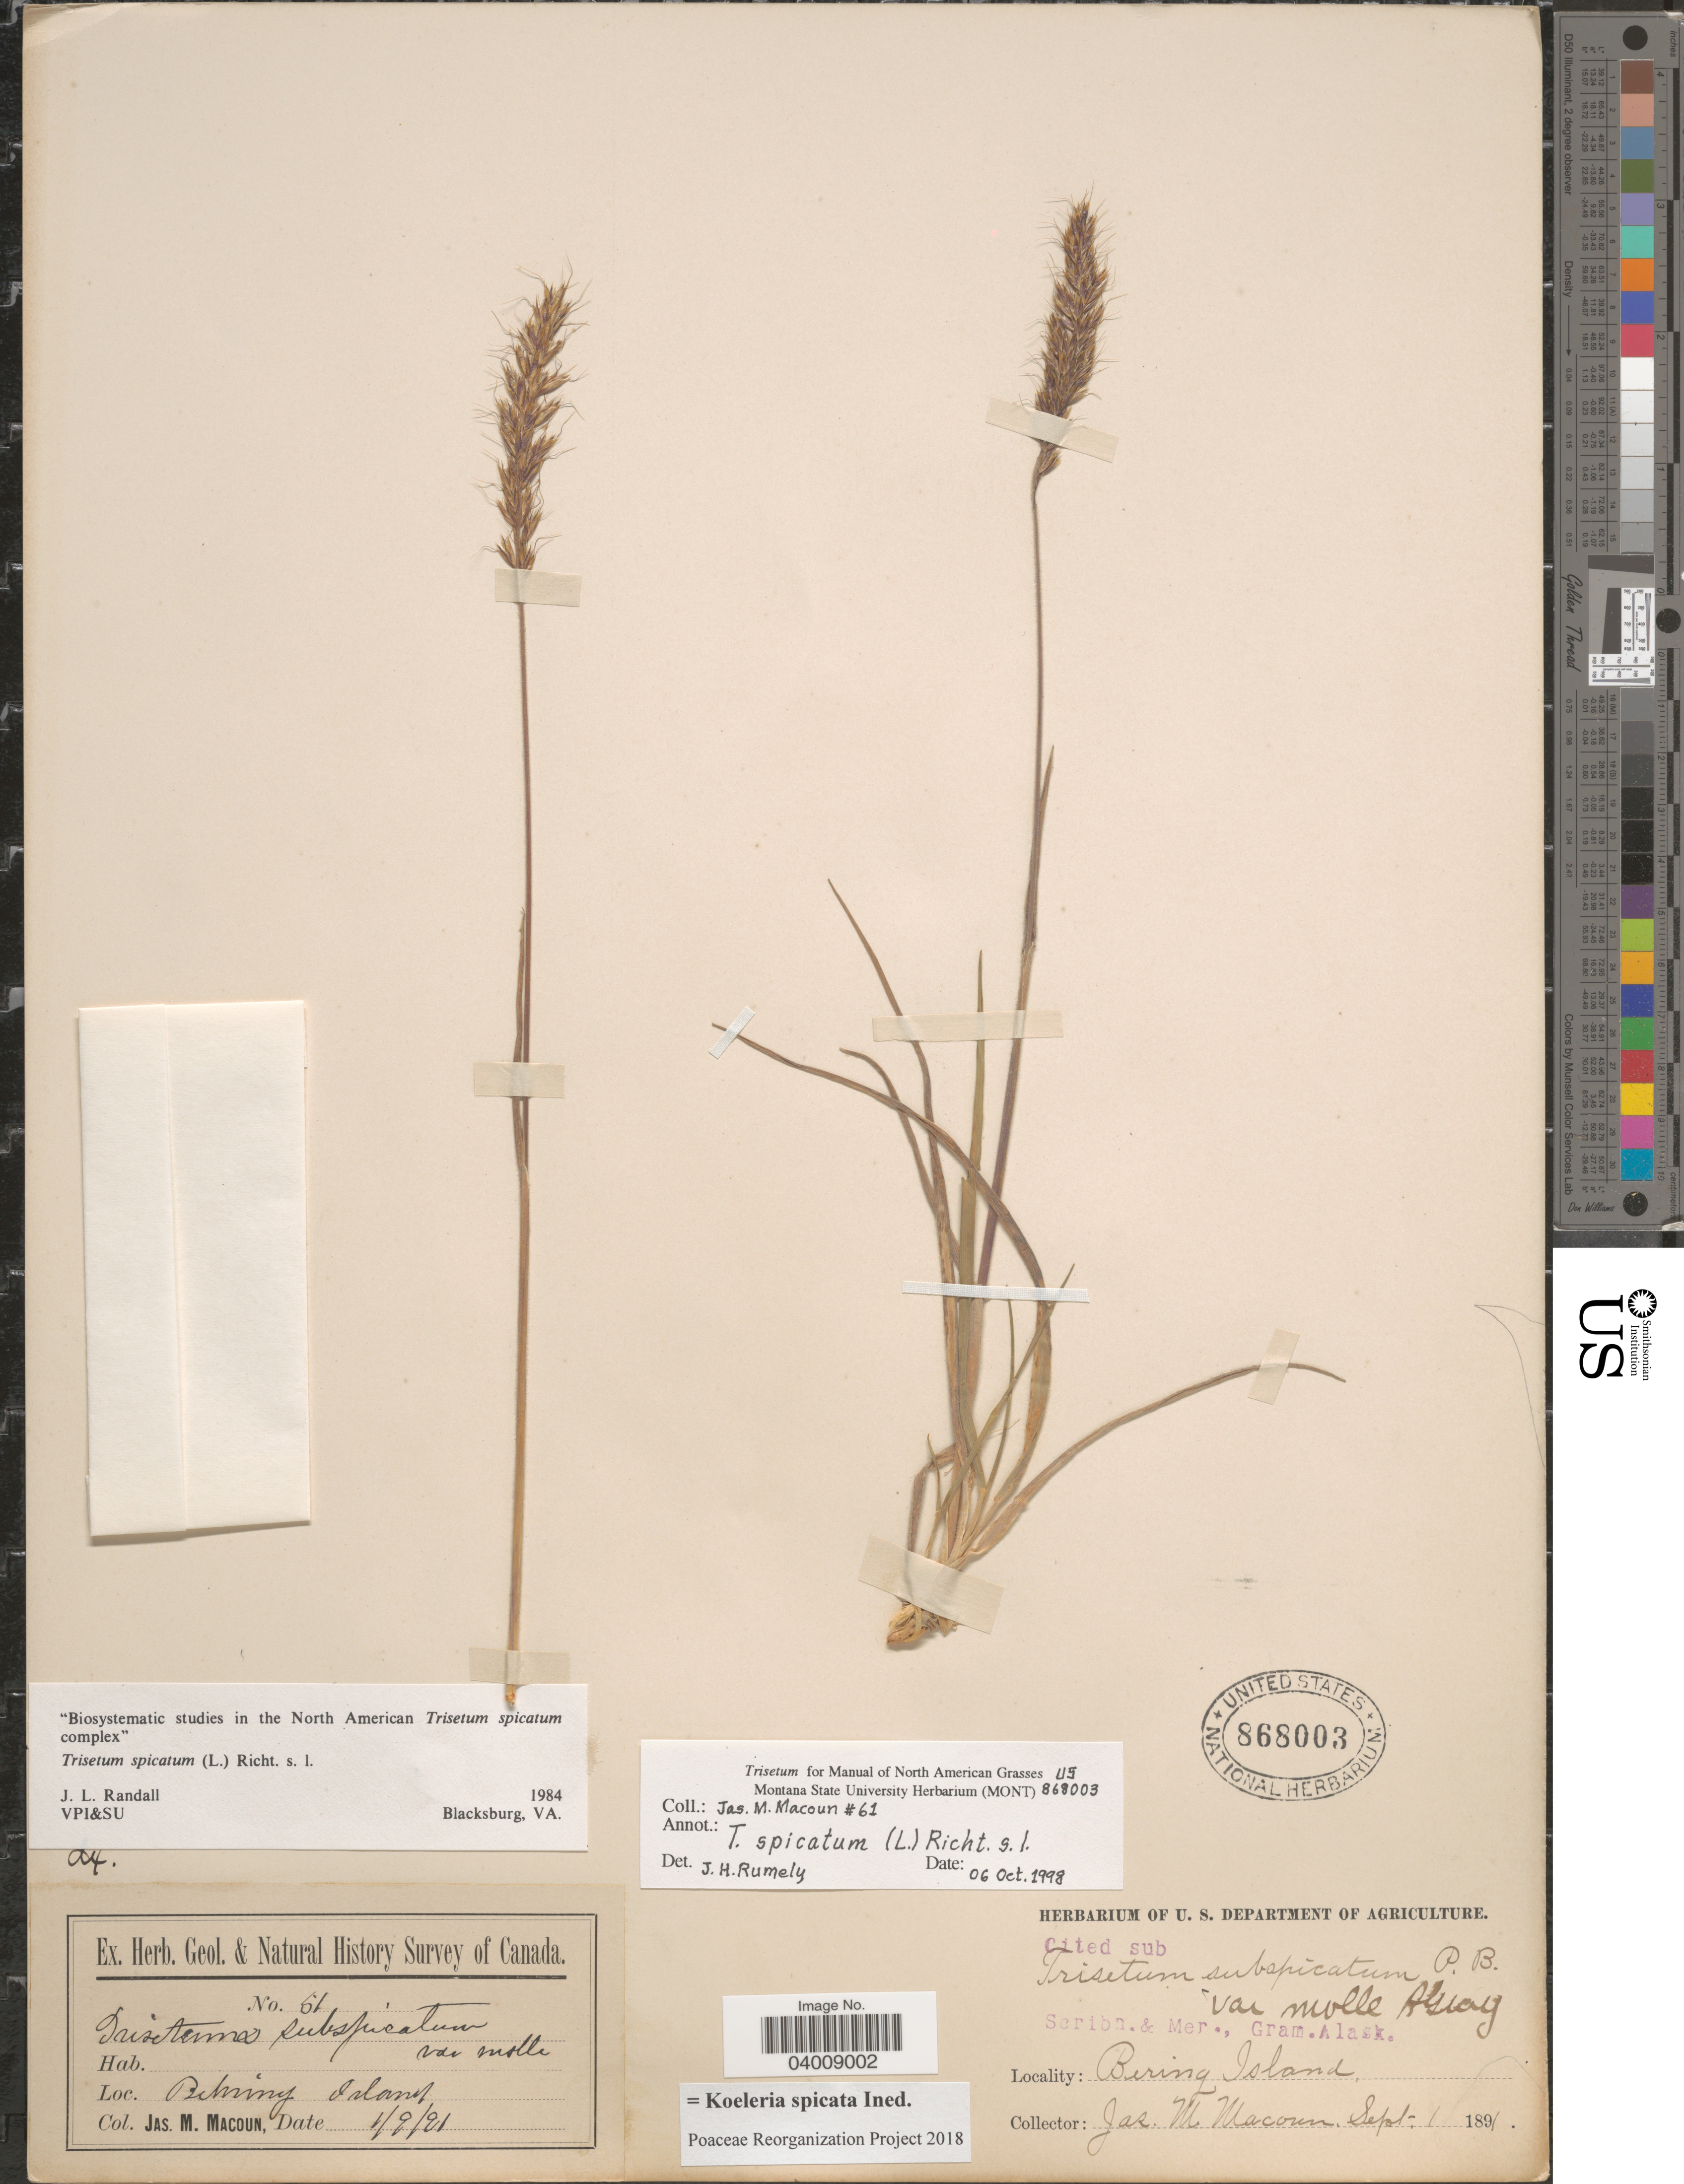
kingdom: Plantae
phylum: Tracheophyta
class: Liliopsida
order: Poales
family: Poaceae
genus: Koeleria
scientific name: Koeleria spicata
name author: (L.) Barberá et al.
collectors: J. M. Macoun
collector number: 61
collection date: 1891-09-01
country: United States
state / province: Alaska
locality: Behring Island.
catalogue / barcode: US 868003